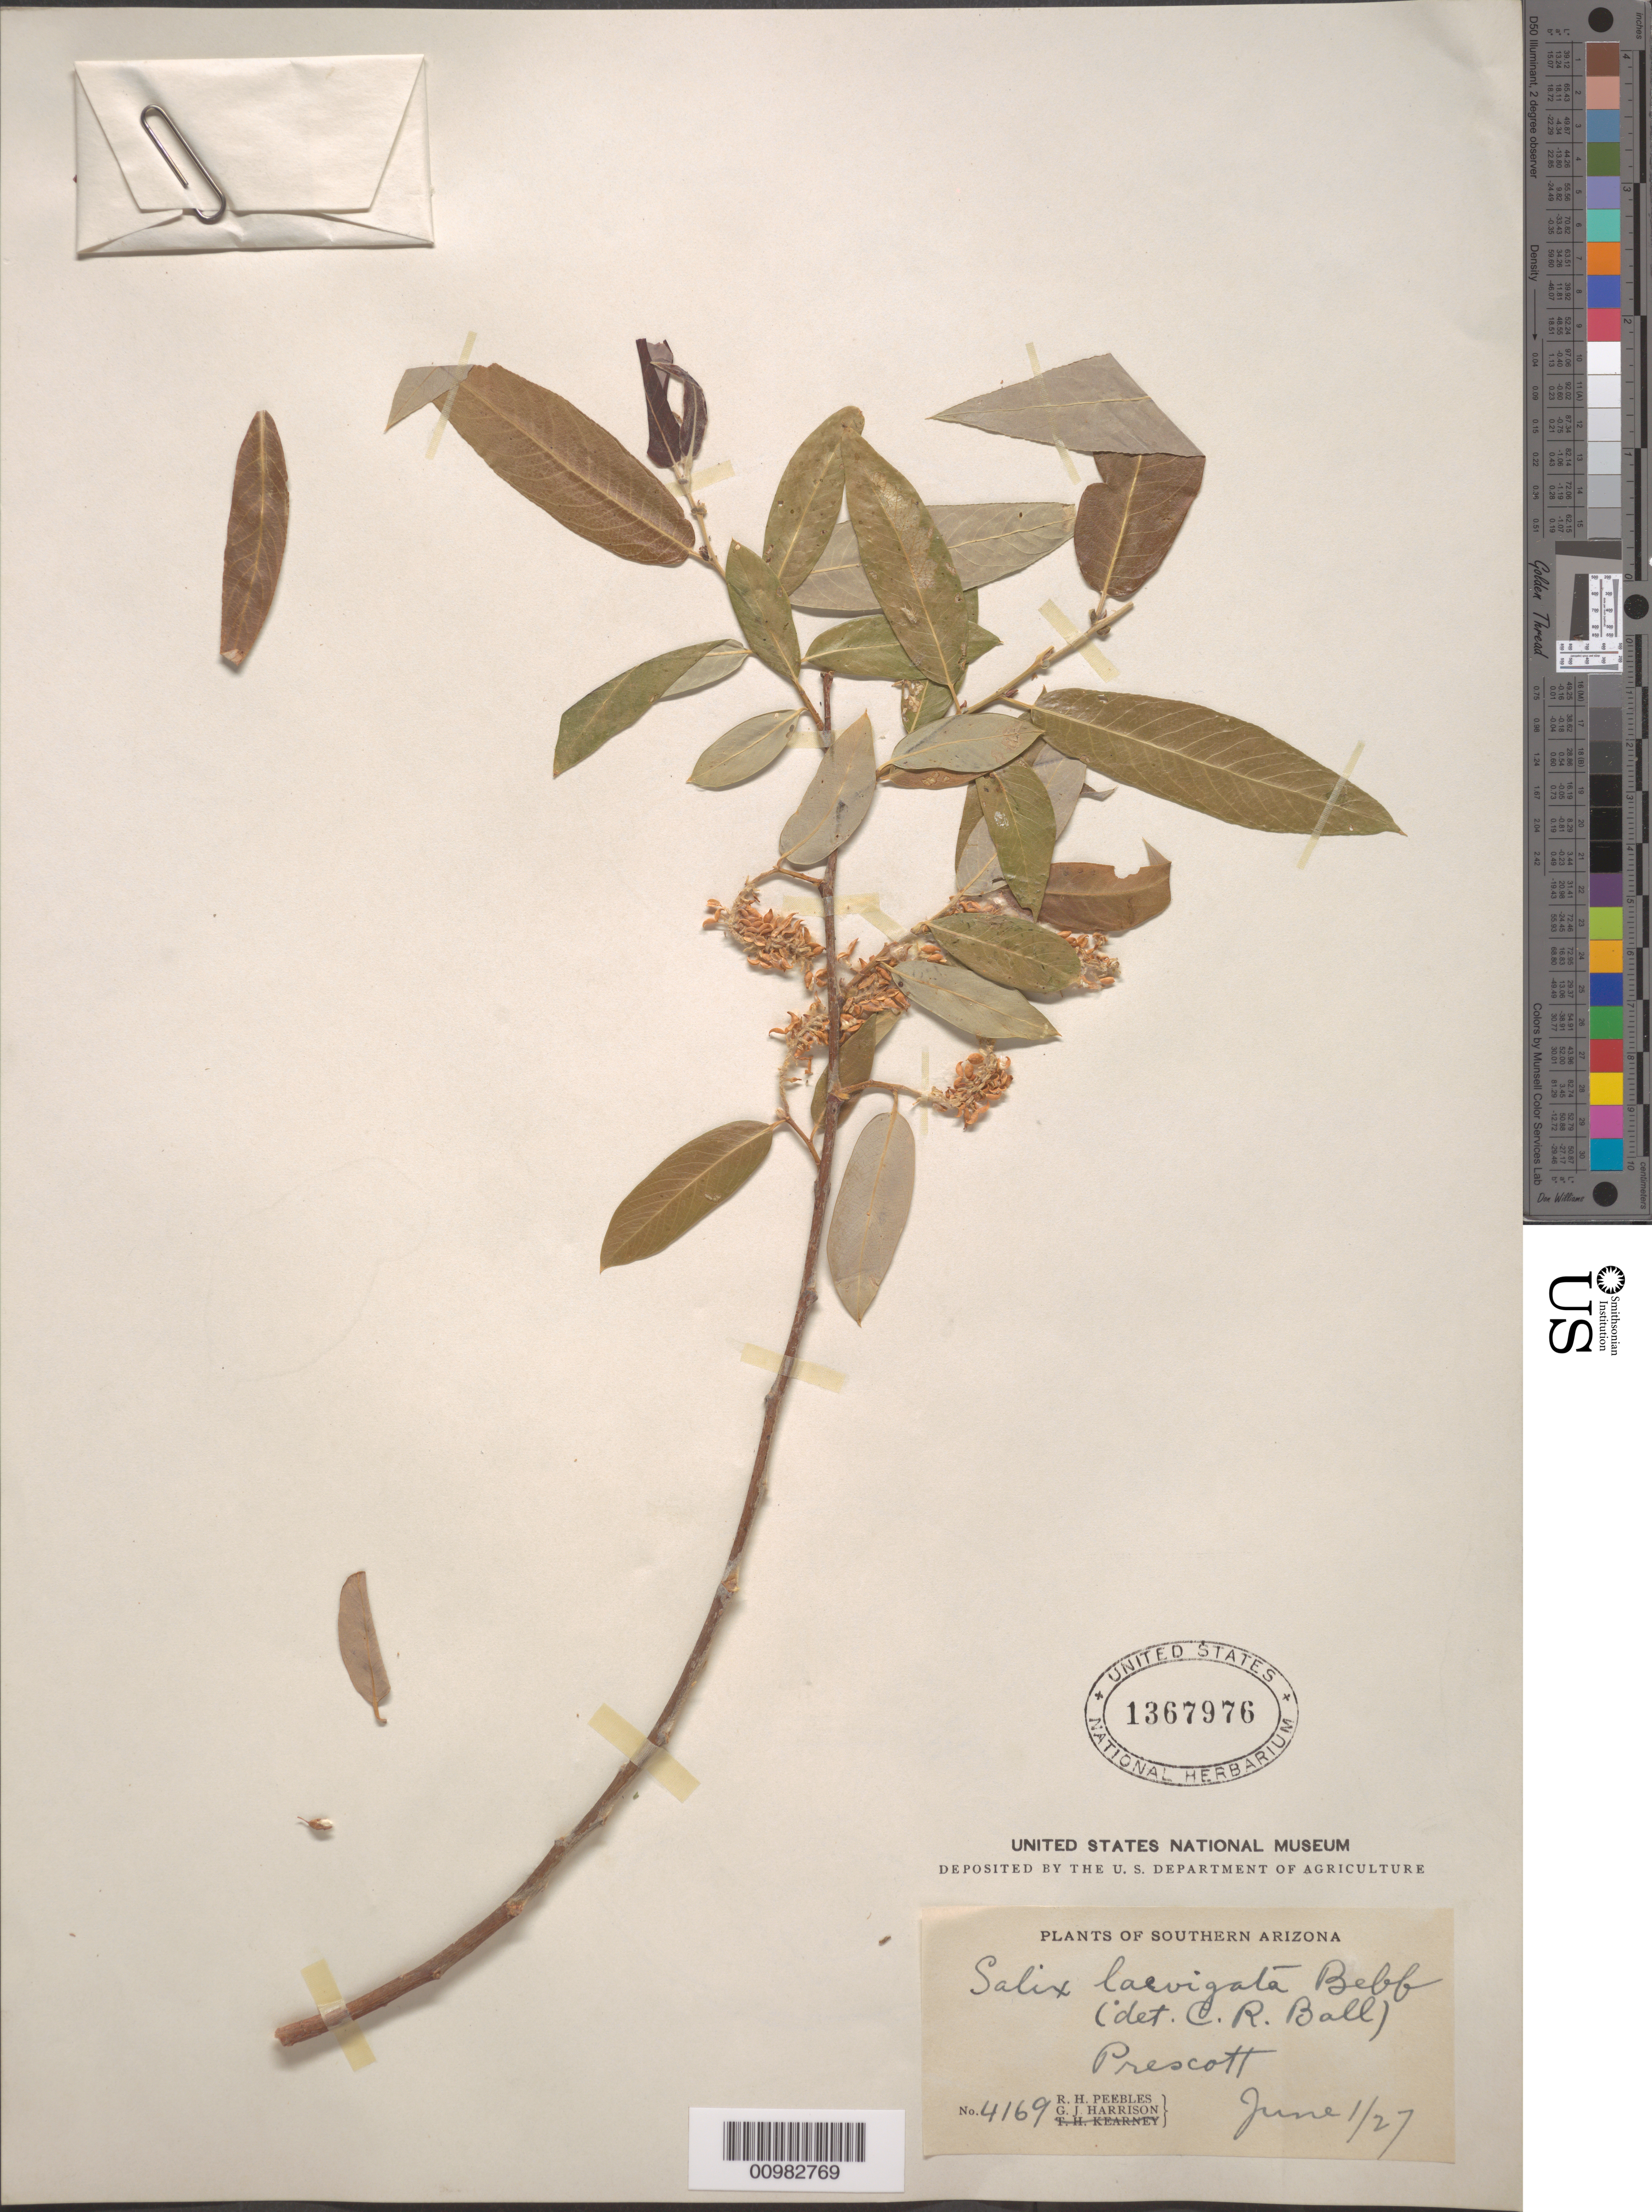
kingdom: Plantae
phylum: Tracheophyta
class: Magnoliopsida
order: Malpighiales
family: Salicaceae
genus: Salix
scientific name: Salix laevigata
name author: Bebb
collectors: R. H. Peebles & G. J. Harrison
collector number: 4169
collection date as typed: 01 Jun 1927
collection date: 1927-06-01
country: United States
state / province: Arizona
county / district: Yavapai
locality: Prescott.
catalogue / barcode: US 1367976